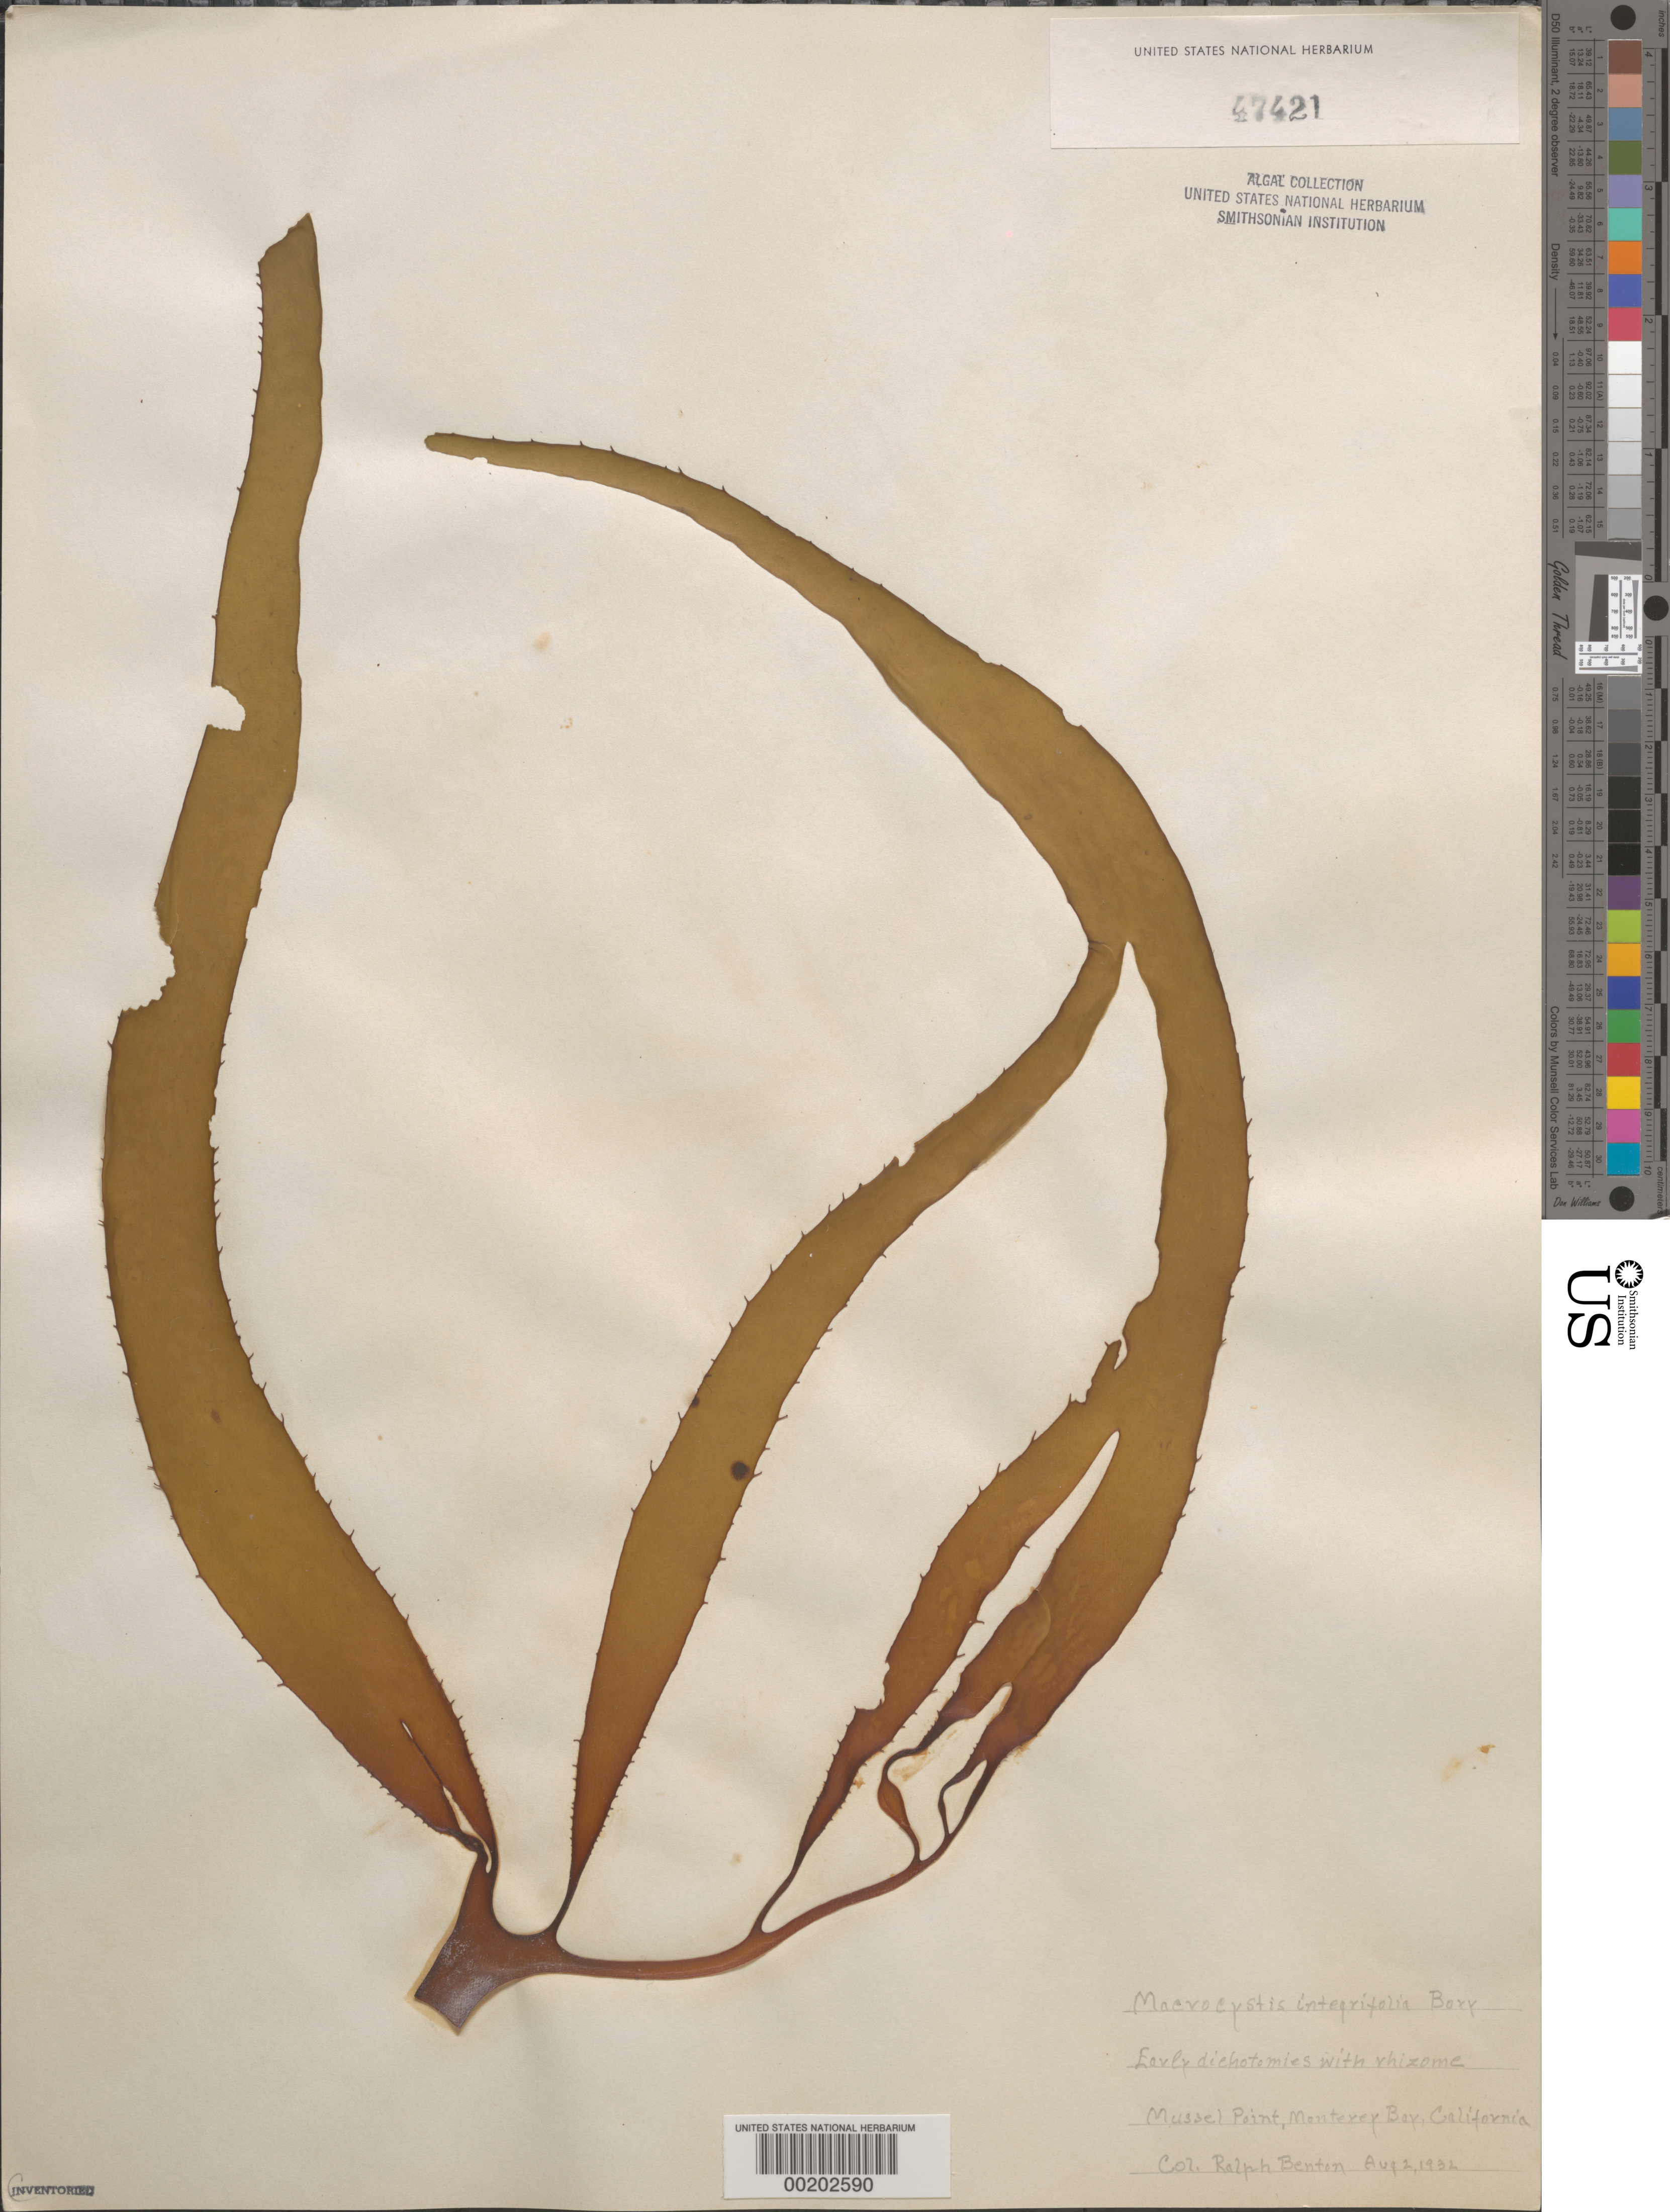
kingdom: Chromista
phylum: Ochrophyta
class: Phaeophyceae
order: Laminariales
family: Laminariaceae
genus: Macrocystis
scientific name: Macrocystis pyrifera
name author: (L.) C. Agardh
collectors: R. Benton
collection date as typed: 02 Aug 1932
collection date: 1932-08-02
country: United States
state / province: California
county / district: Monterey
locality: Mussel Point, Monterey Bay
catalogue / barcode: US 47421